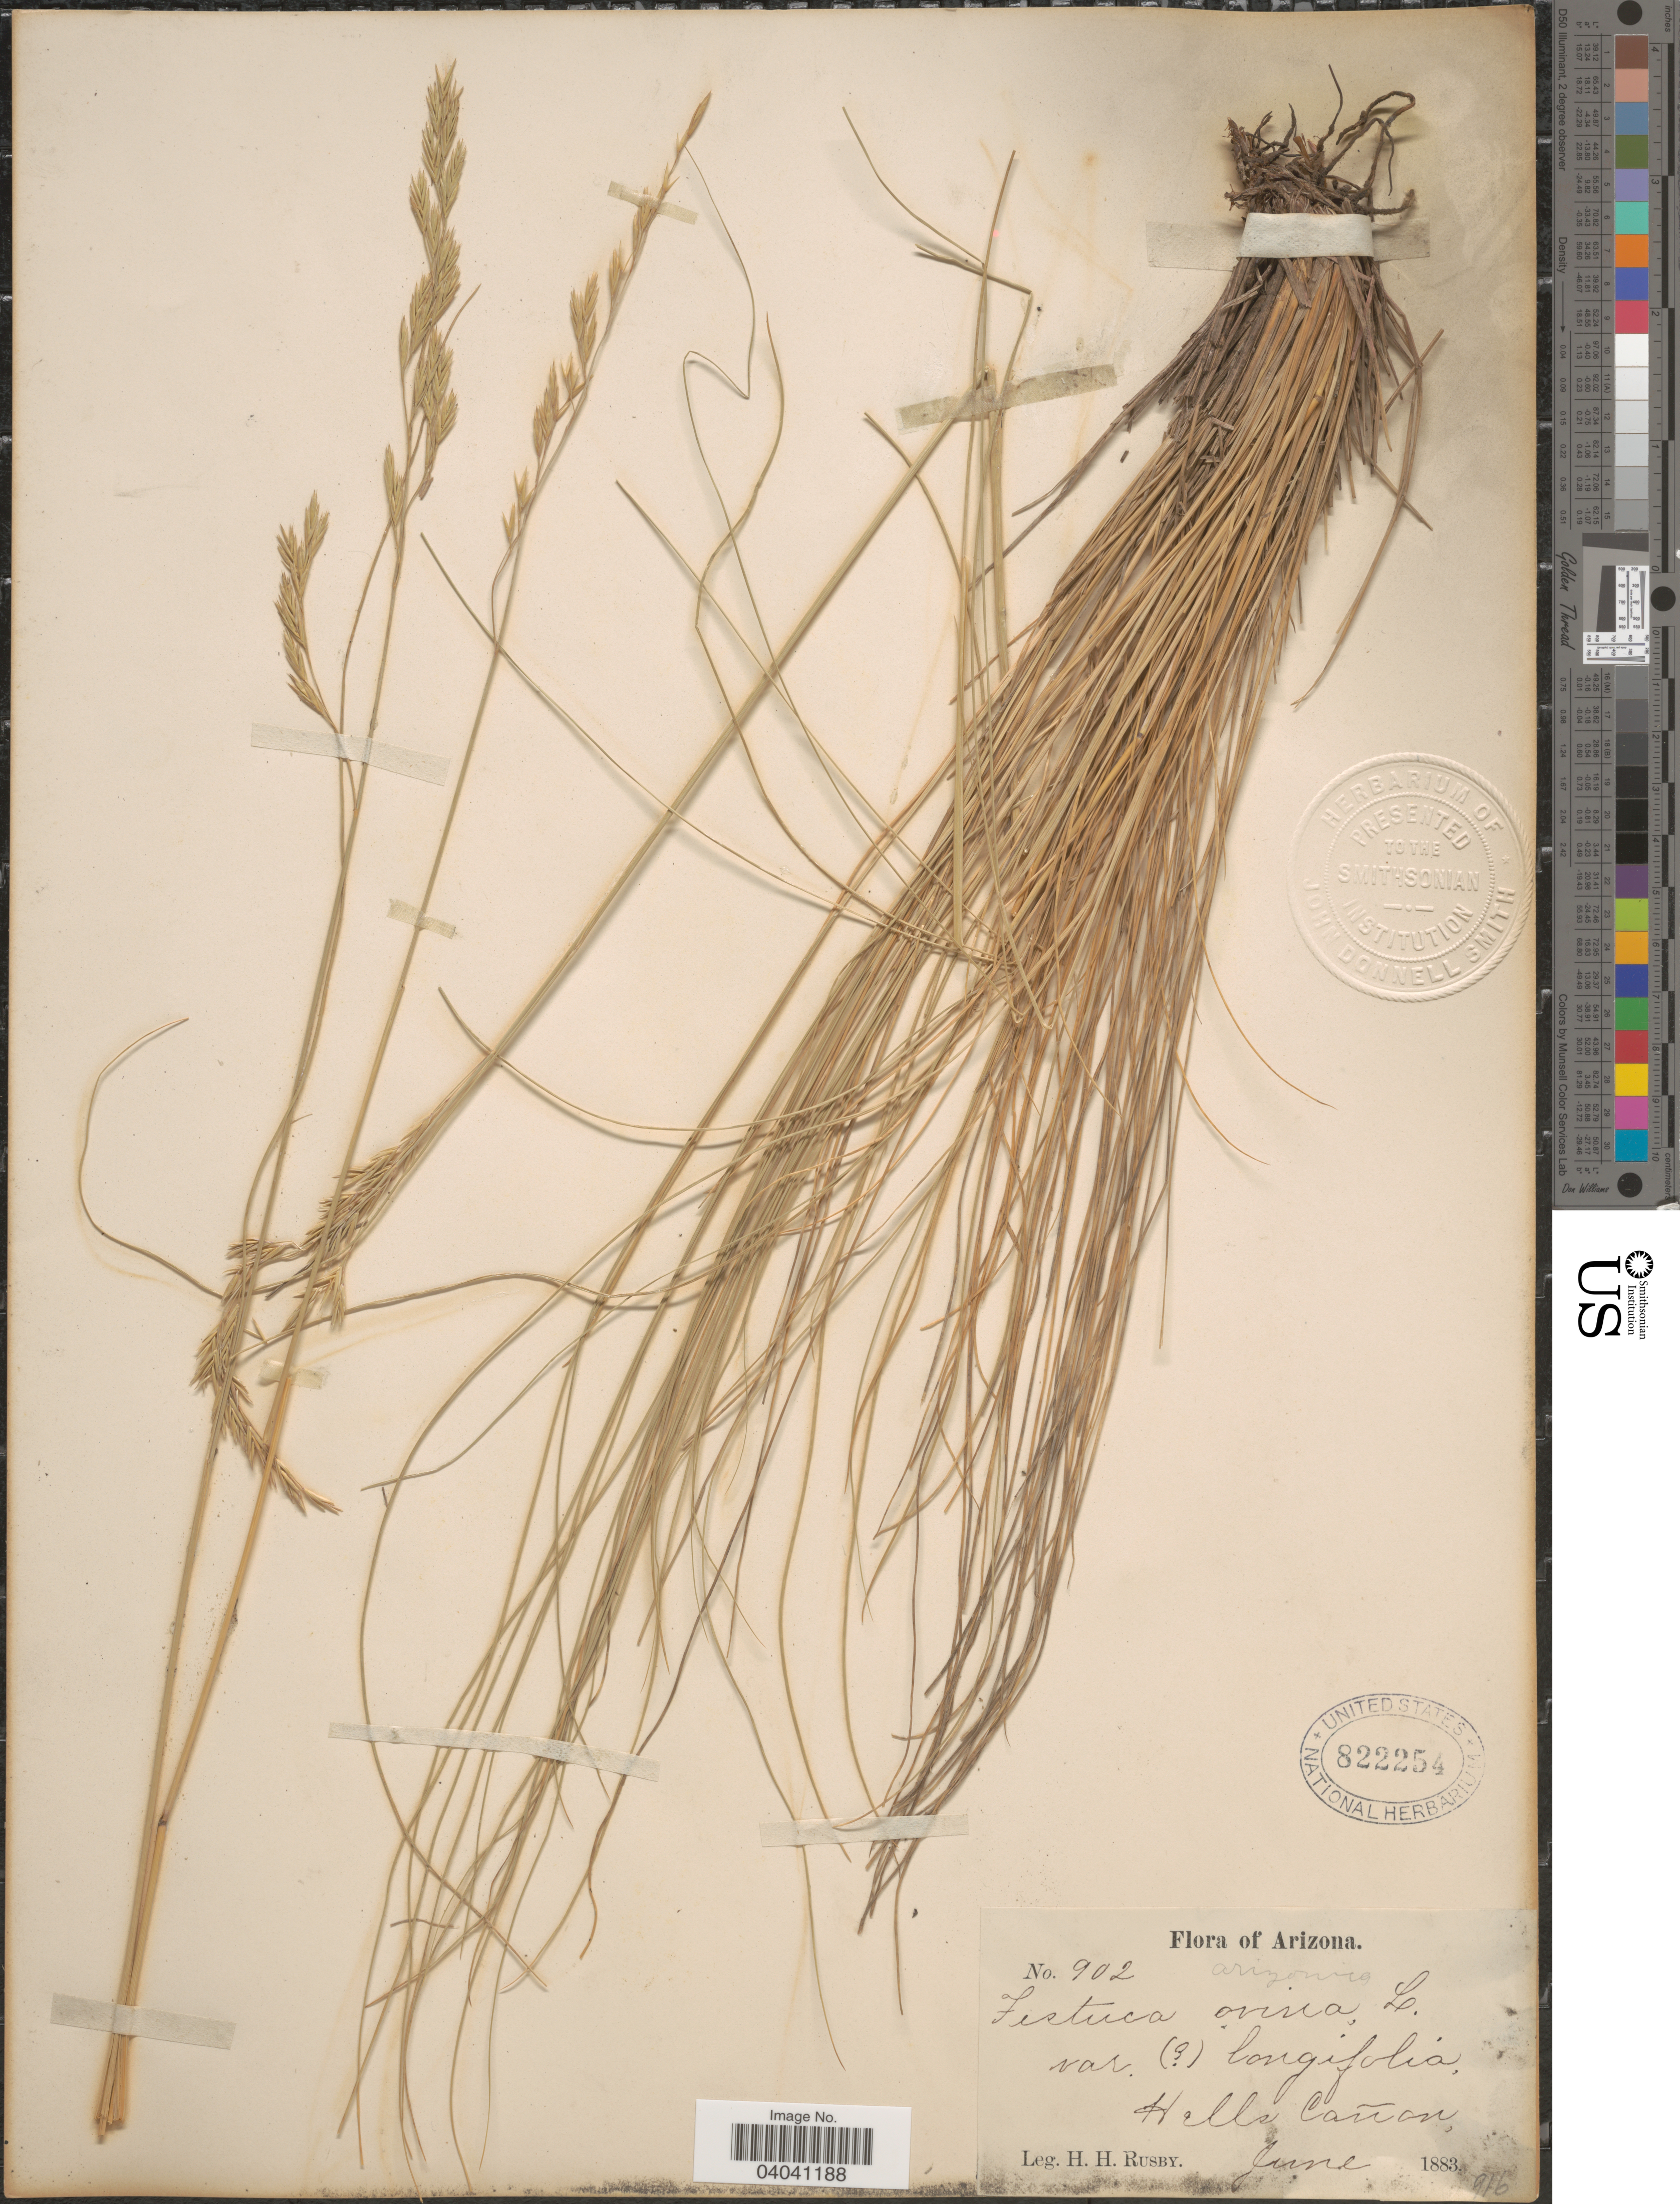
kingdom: Plantae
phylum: Tracheophyta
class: Liliopsida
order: Poales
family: Poaceae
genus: Festuca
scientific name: Festuca arizonica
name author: Vasey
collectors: H. H. Rusby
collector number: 902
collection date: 1883-06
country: United States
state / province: Arizona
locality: Hells Cañon.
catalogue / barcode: US 822254